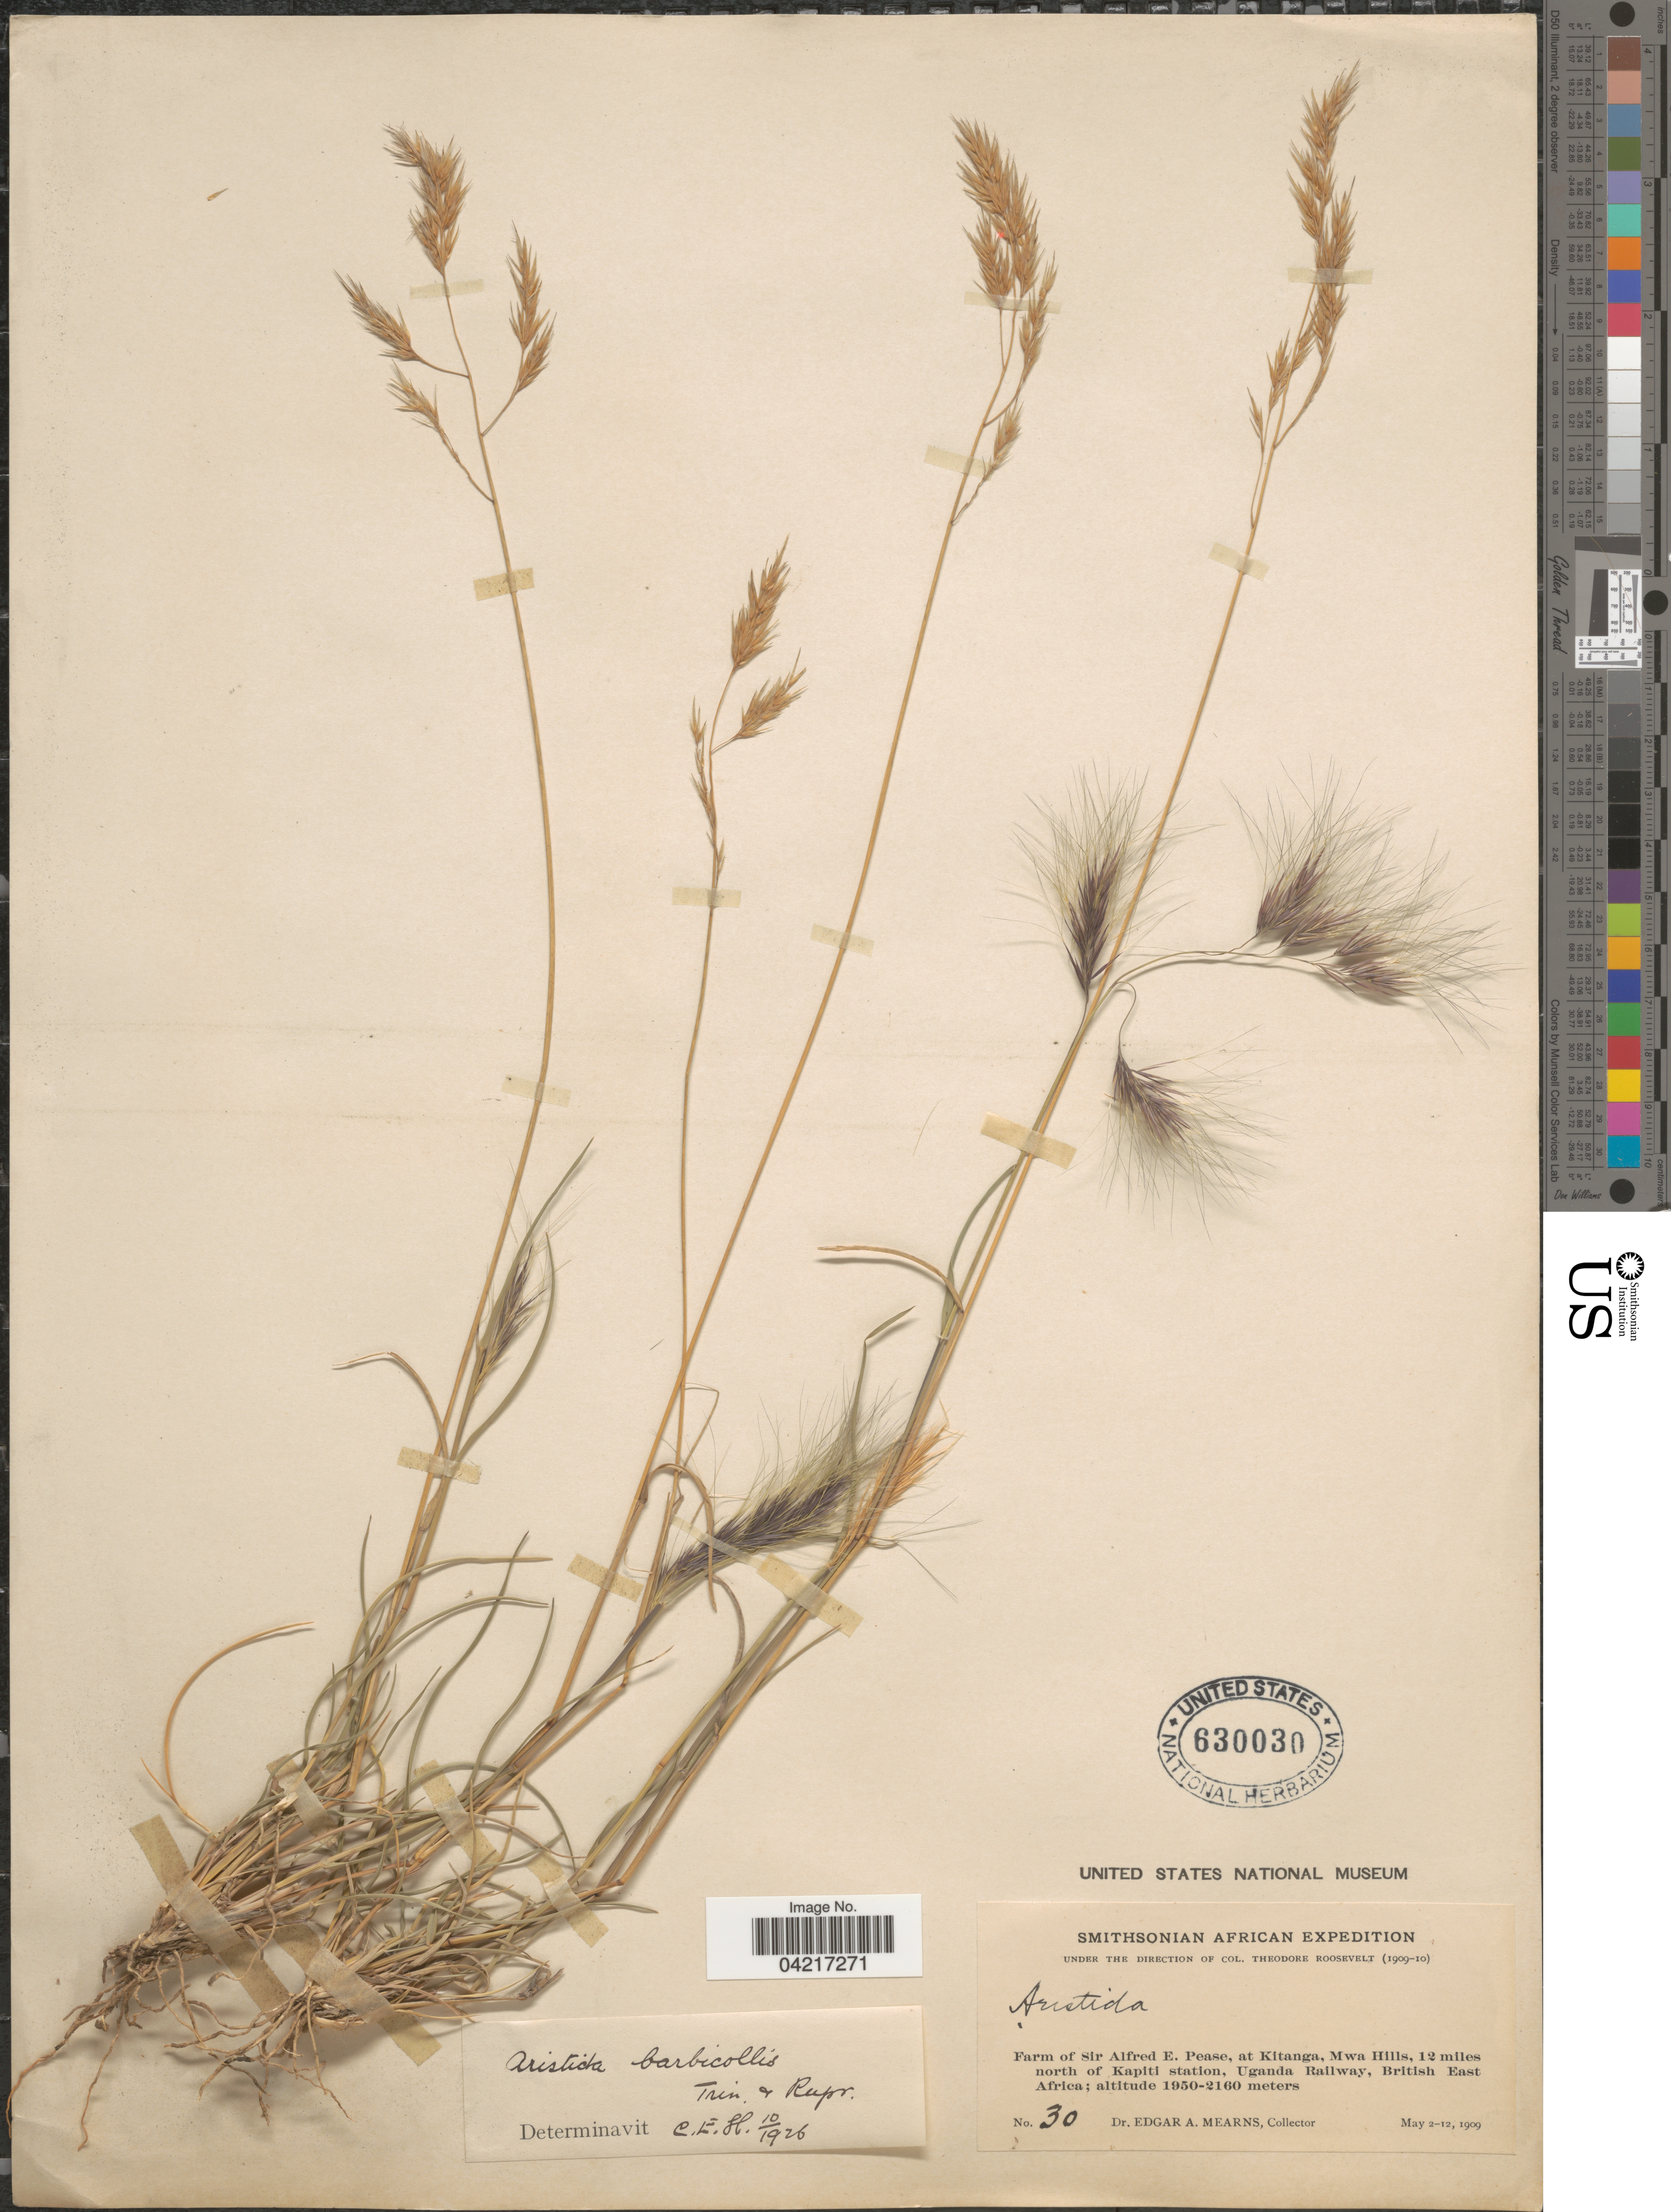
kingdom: Plantae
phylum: Tracheophyta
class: Liliopsida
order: Poales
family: Poaceae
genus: Aristida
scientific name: Aristida barbicollis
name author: Trin. & Rupr.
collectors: E. A. Mearns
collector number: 30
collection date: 1909-05-02/1909-05-12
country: Uganda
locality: Smithsonian African Expedition. Farm of Sir Alfred E. Pease, at Kitanga, Mwa Hills, 12 miles north of Kapiti station, Uganda Railway, British East Africa.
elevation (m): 1950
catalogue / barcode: US 630030